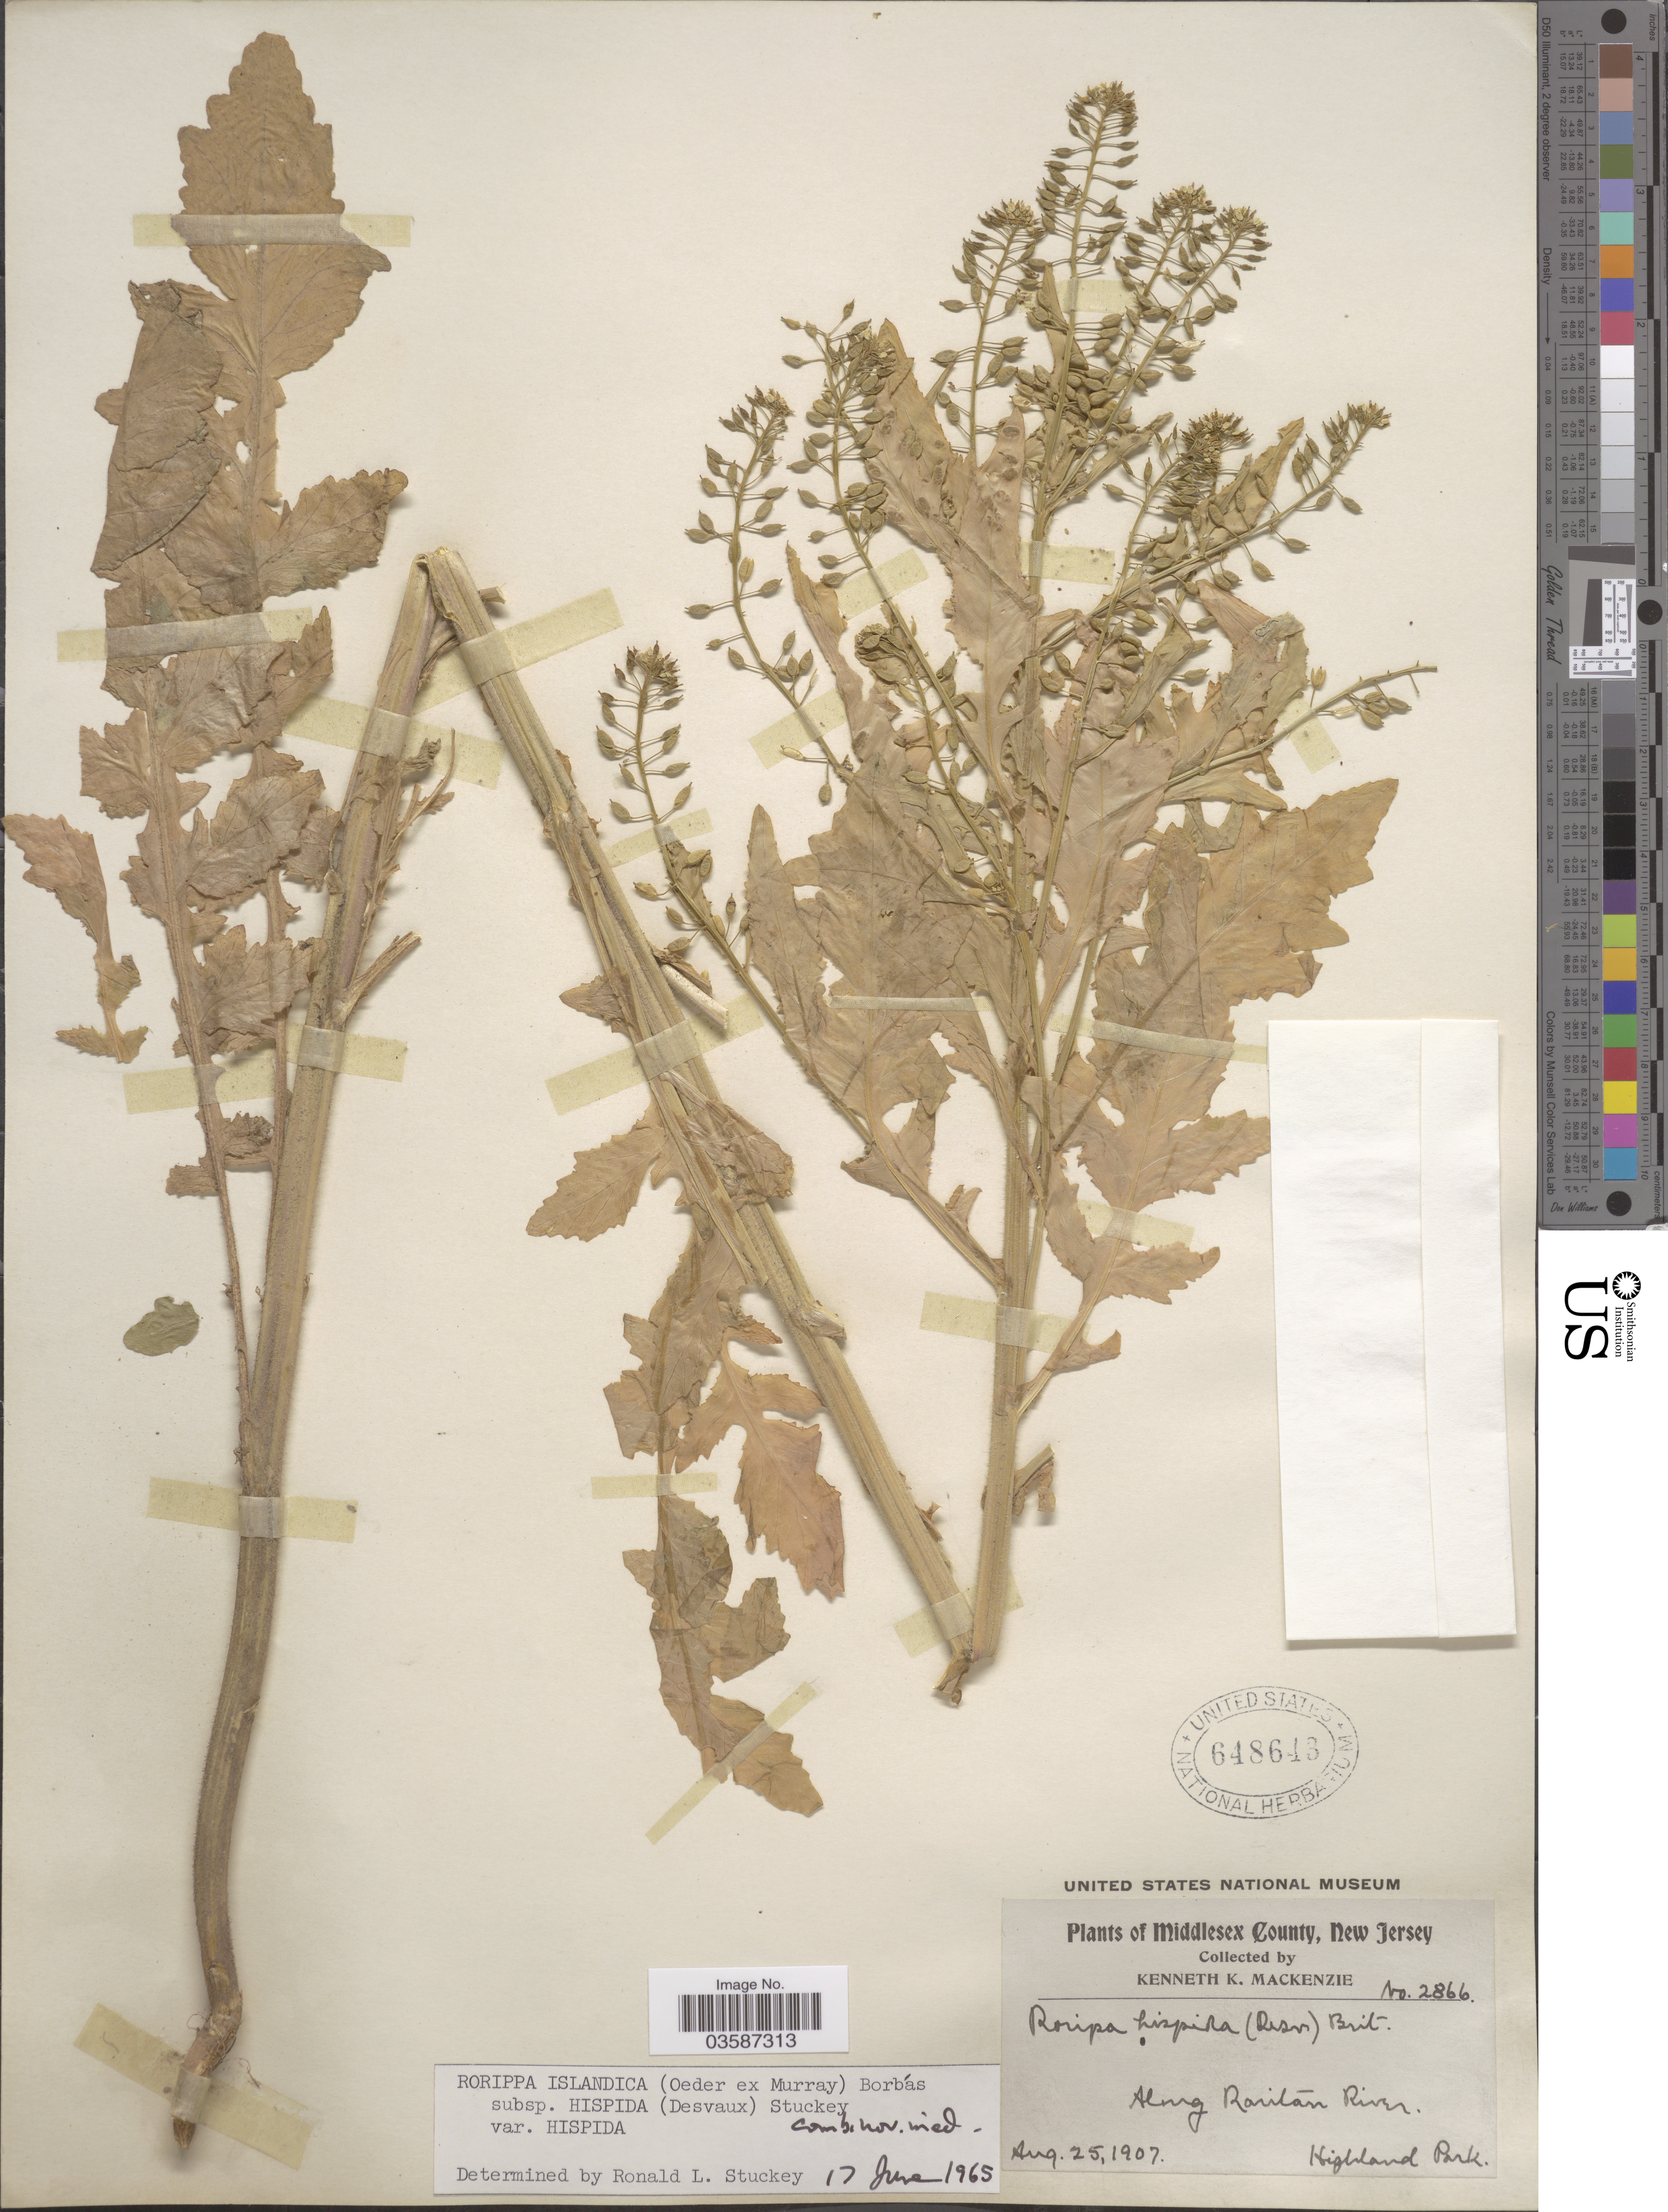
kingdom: Plantae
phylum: Tracheophyta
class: Magnoliopsida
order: Brassicales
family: Brassicaceae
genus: Rorippa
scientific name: Rorippa islandica var. hispida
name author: (Desv.) Butters & Abbe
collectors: K. K. Mackenzie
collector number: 2866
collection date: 1907-08-25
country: United States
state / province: New Jersey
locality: Middlesex County. Along Raritan River. Highland Park.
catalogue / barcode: US 648643